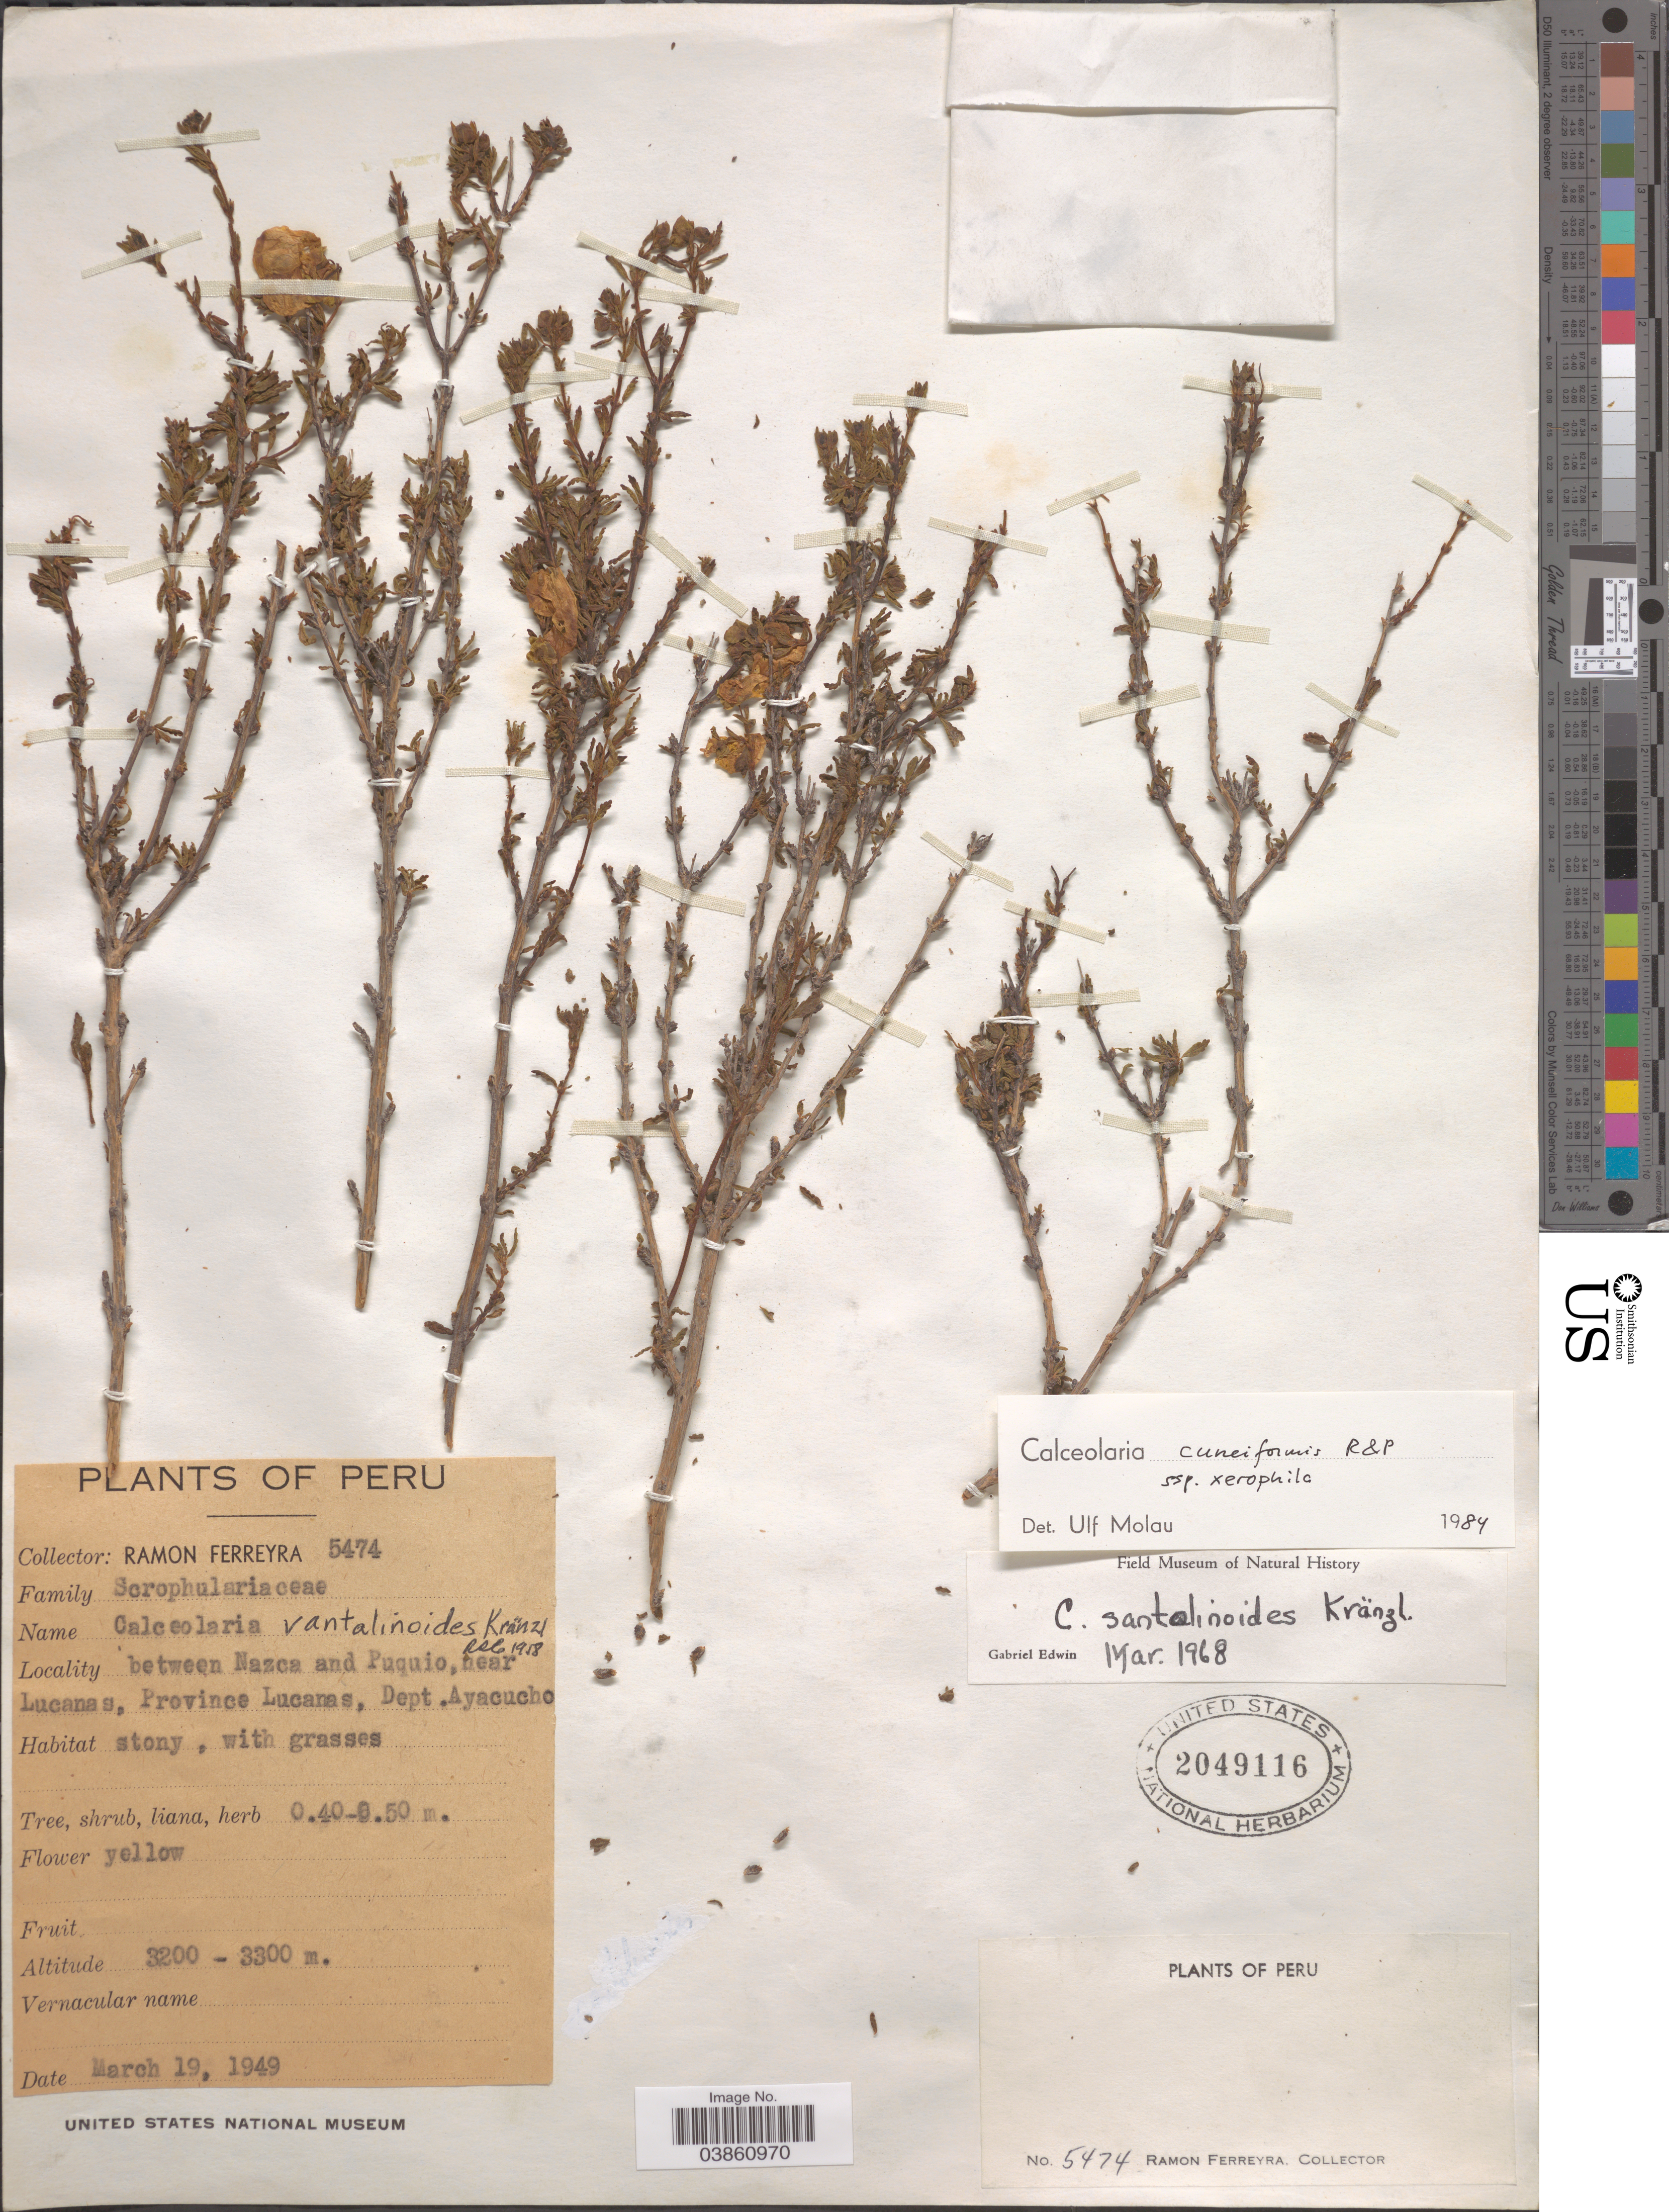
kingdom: Plantae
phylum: Tracheophyta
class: Magnoliopsida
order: Lamiales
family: Calceolariaceae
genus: Calceolaria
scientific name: Calceolaria cuneiformis subsp. xerophila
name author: Molau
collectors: R. A. Ferreyra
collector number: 5474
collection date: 1949-03-19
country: Peru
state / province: Ayacucho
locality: Between Nazca and Puquio, near Lucanas, Province Lucanas, Dept. Ayacucho.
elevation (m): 3200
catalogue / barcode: US 2049116